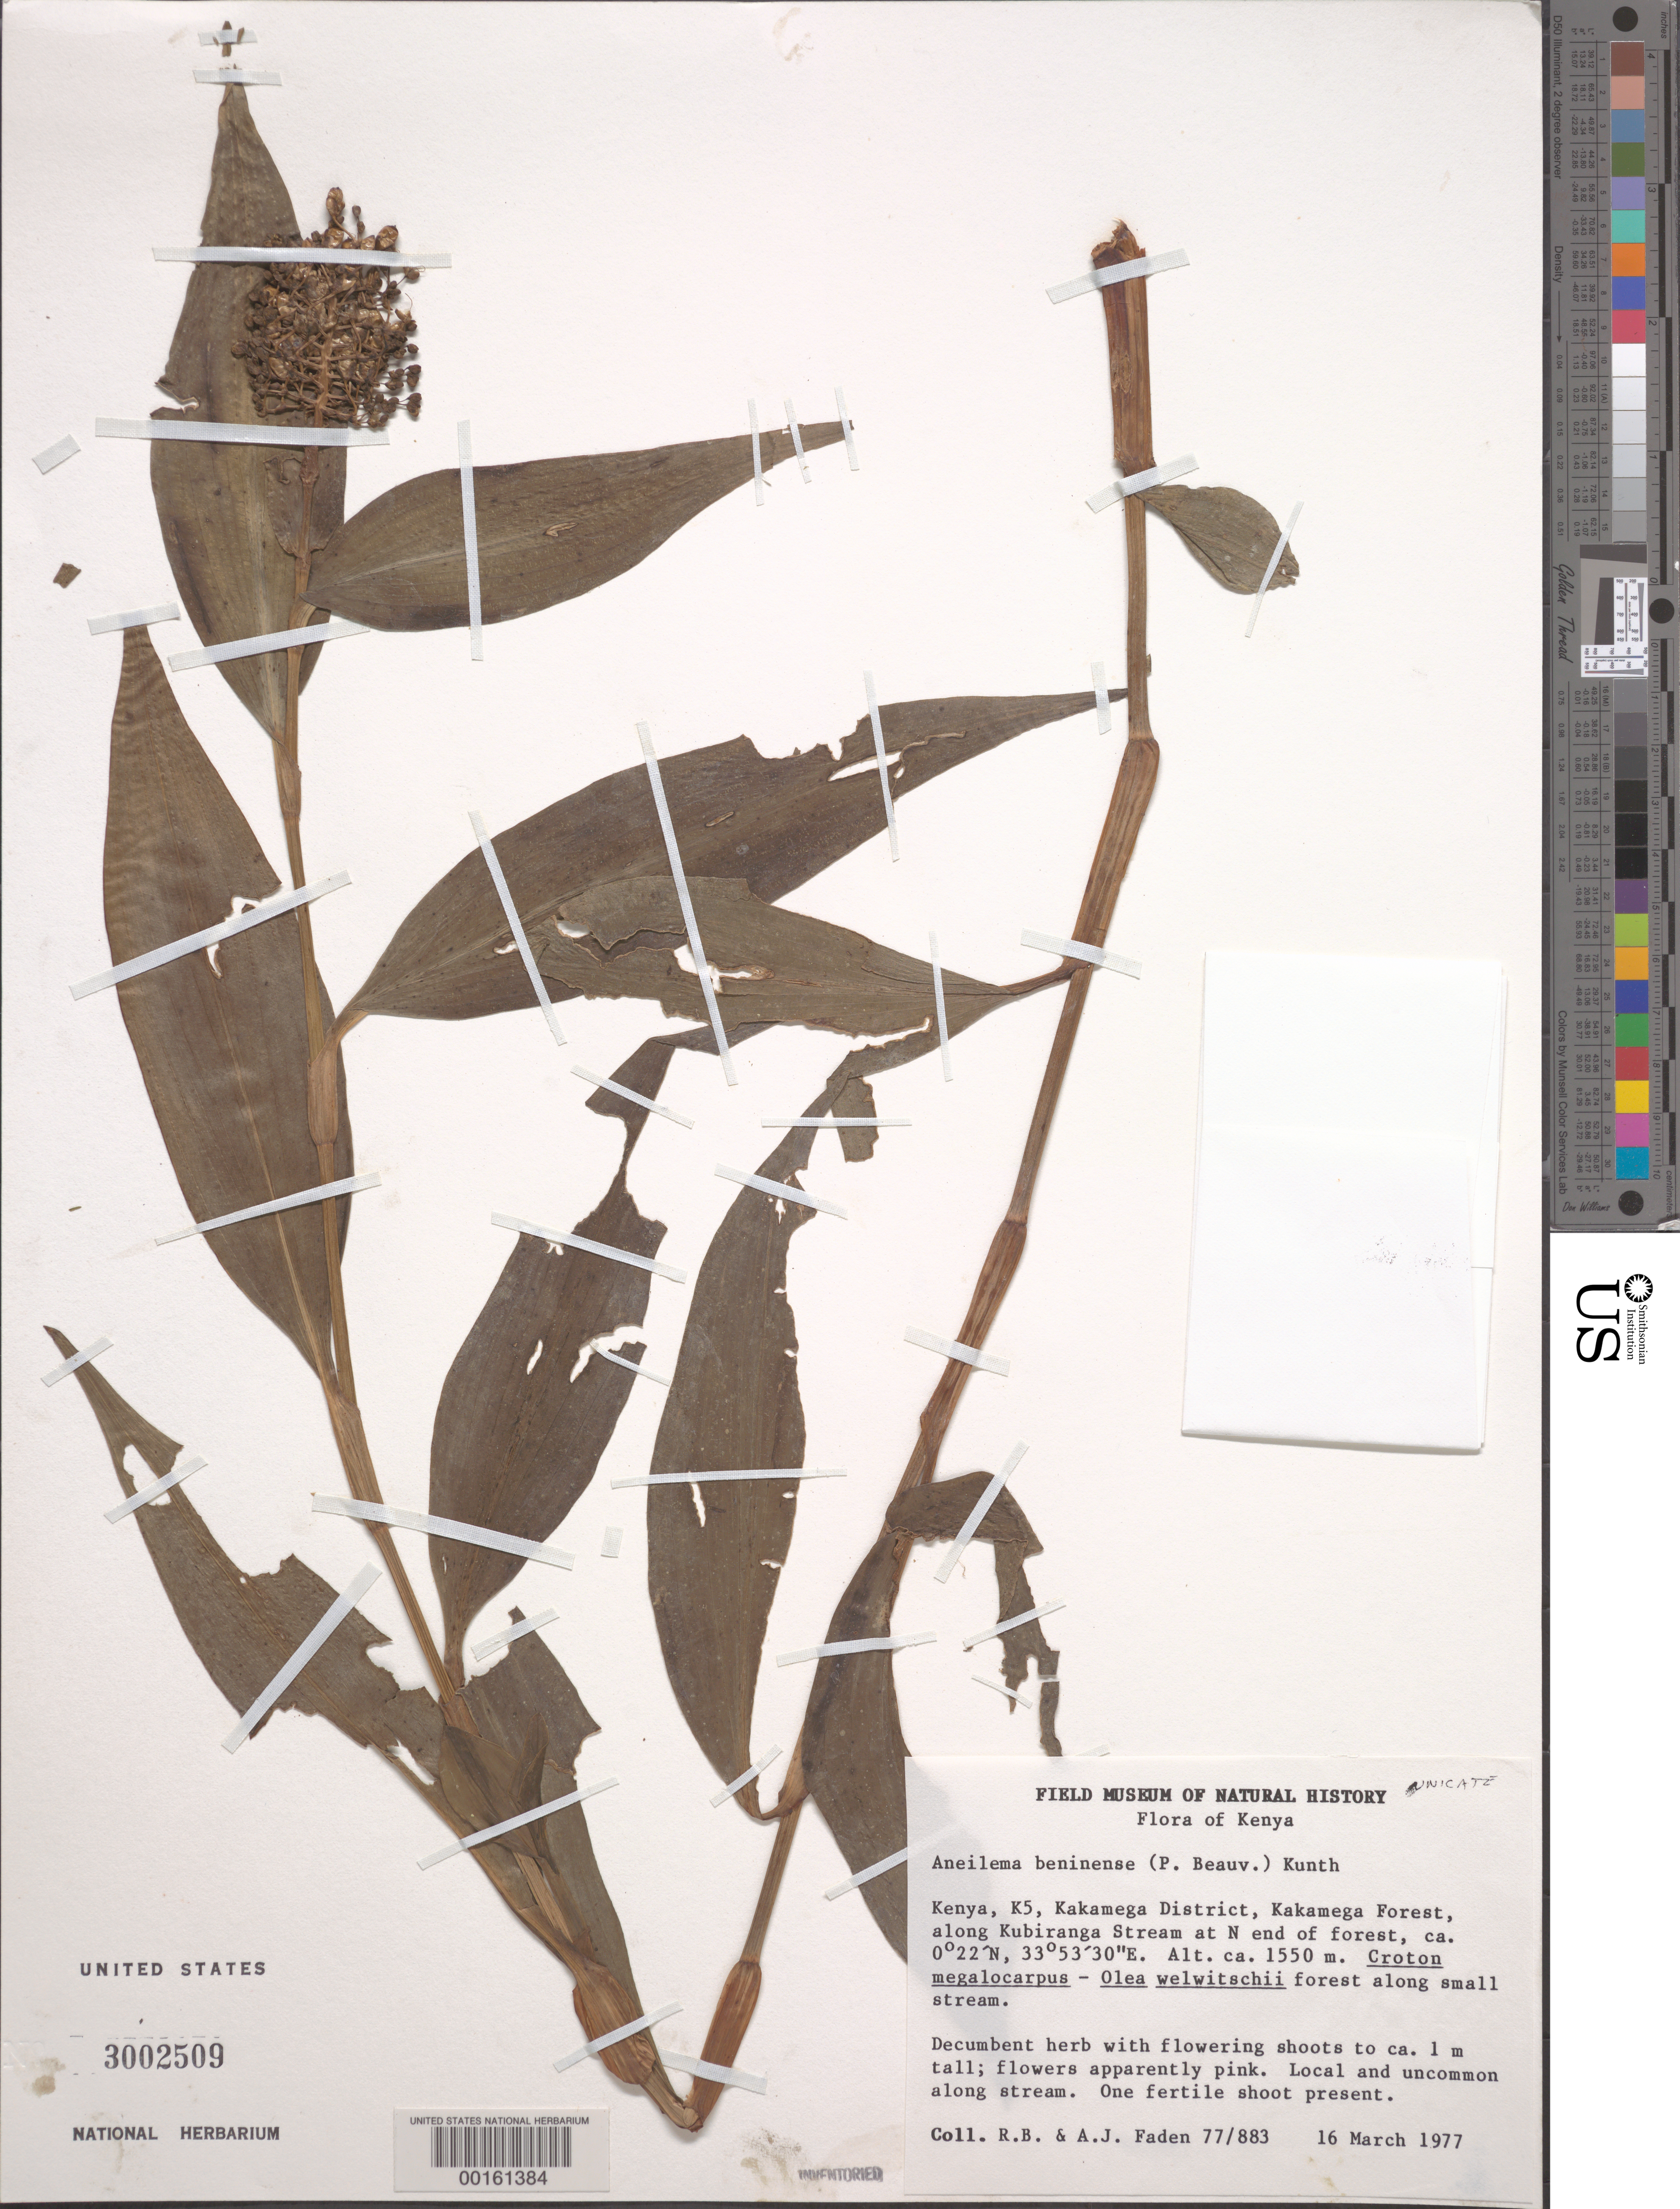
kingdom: Plantae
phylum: Tracheophyta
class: Liliopsida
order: Commelinales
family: Commelinaceae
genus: Aneilema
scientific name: Aneilema beniniense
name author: (P. Beauv.) Kunth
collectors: R. B. Faden & A. J. Faden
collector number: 77/883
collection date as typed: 16 Mar 1977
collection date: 1977-03-16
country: Kenya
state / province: Kakamega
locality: Kakamega forest, along kubiranga stream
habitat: Forest; along stream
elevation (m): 1550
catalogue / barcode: US 3002509